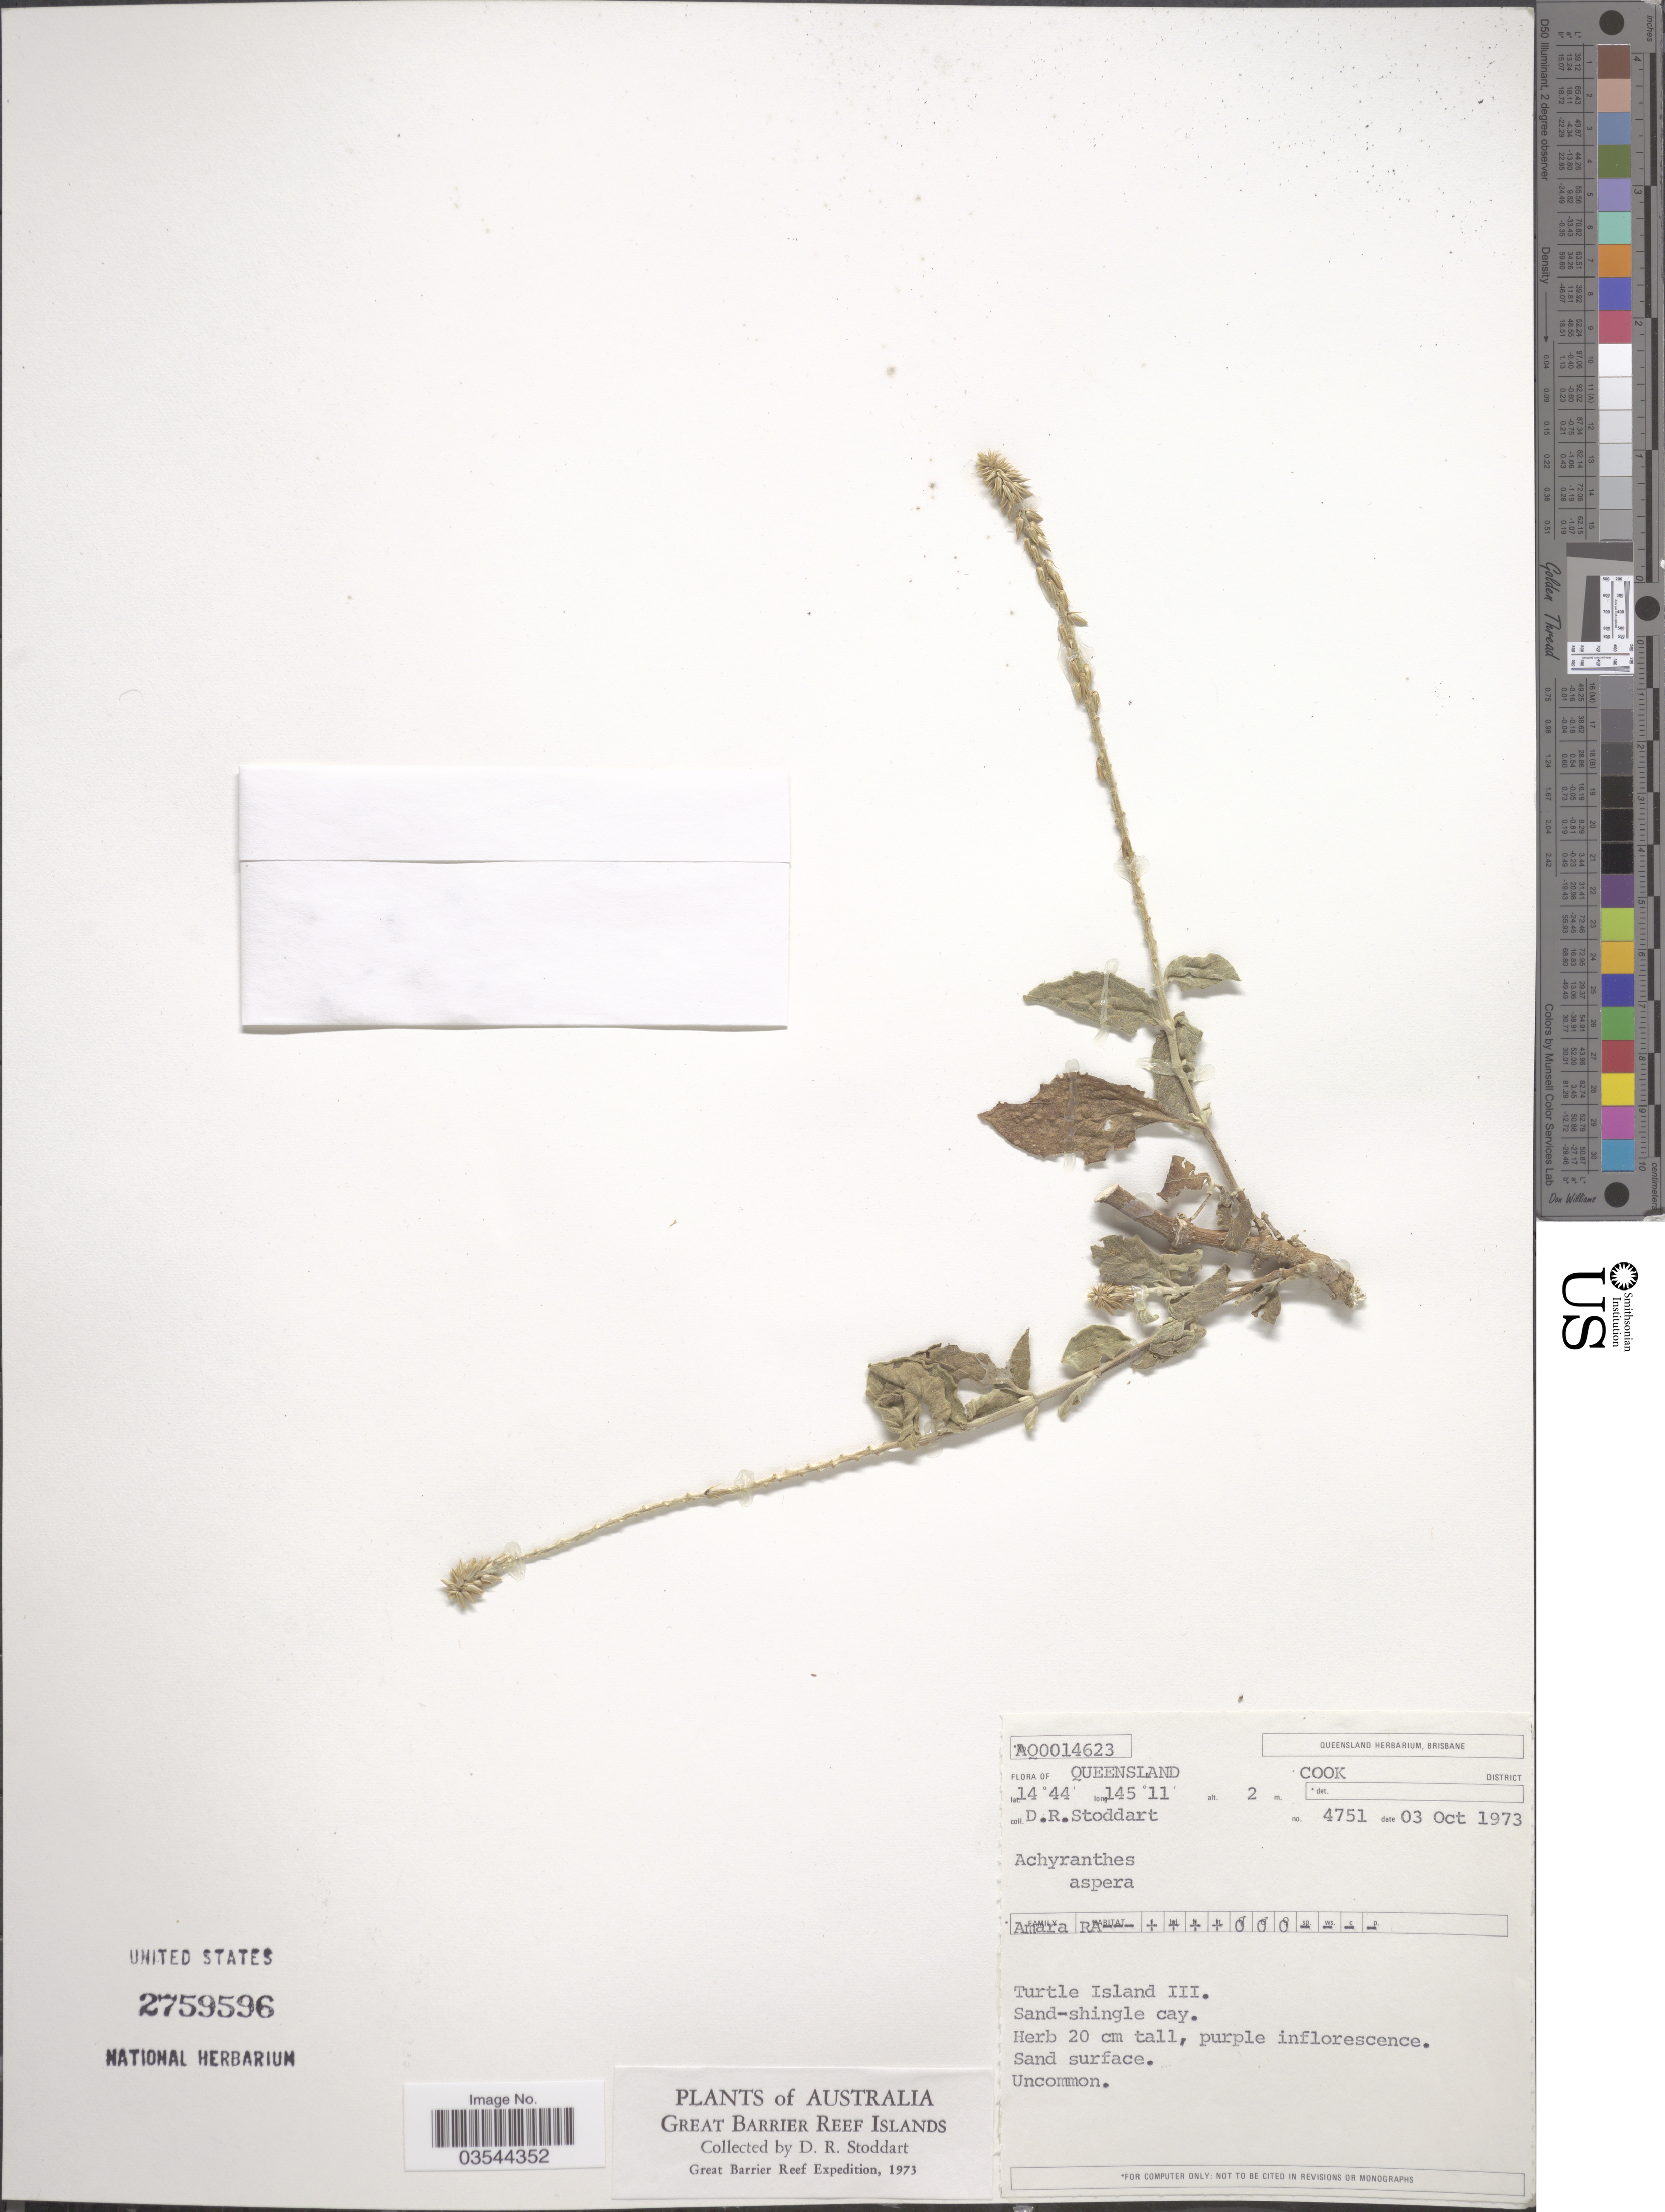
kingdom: Plantae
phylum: Tracheophyta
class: Magnoliopsida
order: Caryophyllales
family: Amaranthaceae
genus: Achyranthes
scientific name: Achyranthes aspera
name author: L.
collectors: D. R. Stoddart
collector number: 4751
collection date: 1973-10-03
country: Australia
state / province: Queensland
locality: Cook District. Turtle Island III. Sand-shingle cay. Great Barrier Reef Islands.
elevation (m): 2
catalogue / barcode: US 2759596